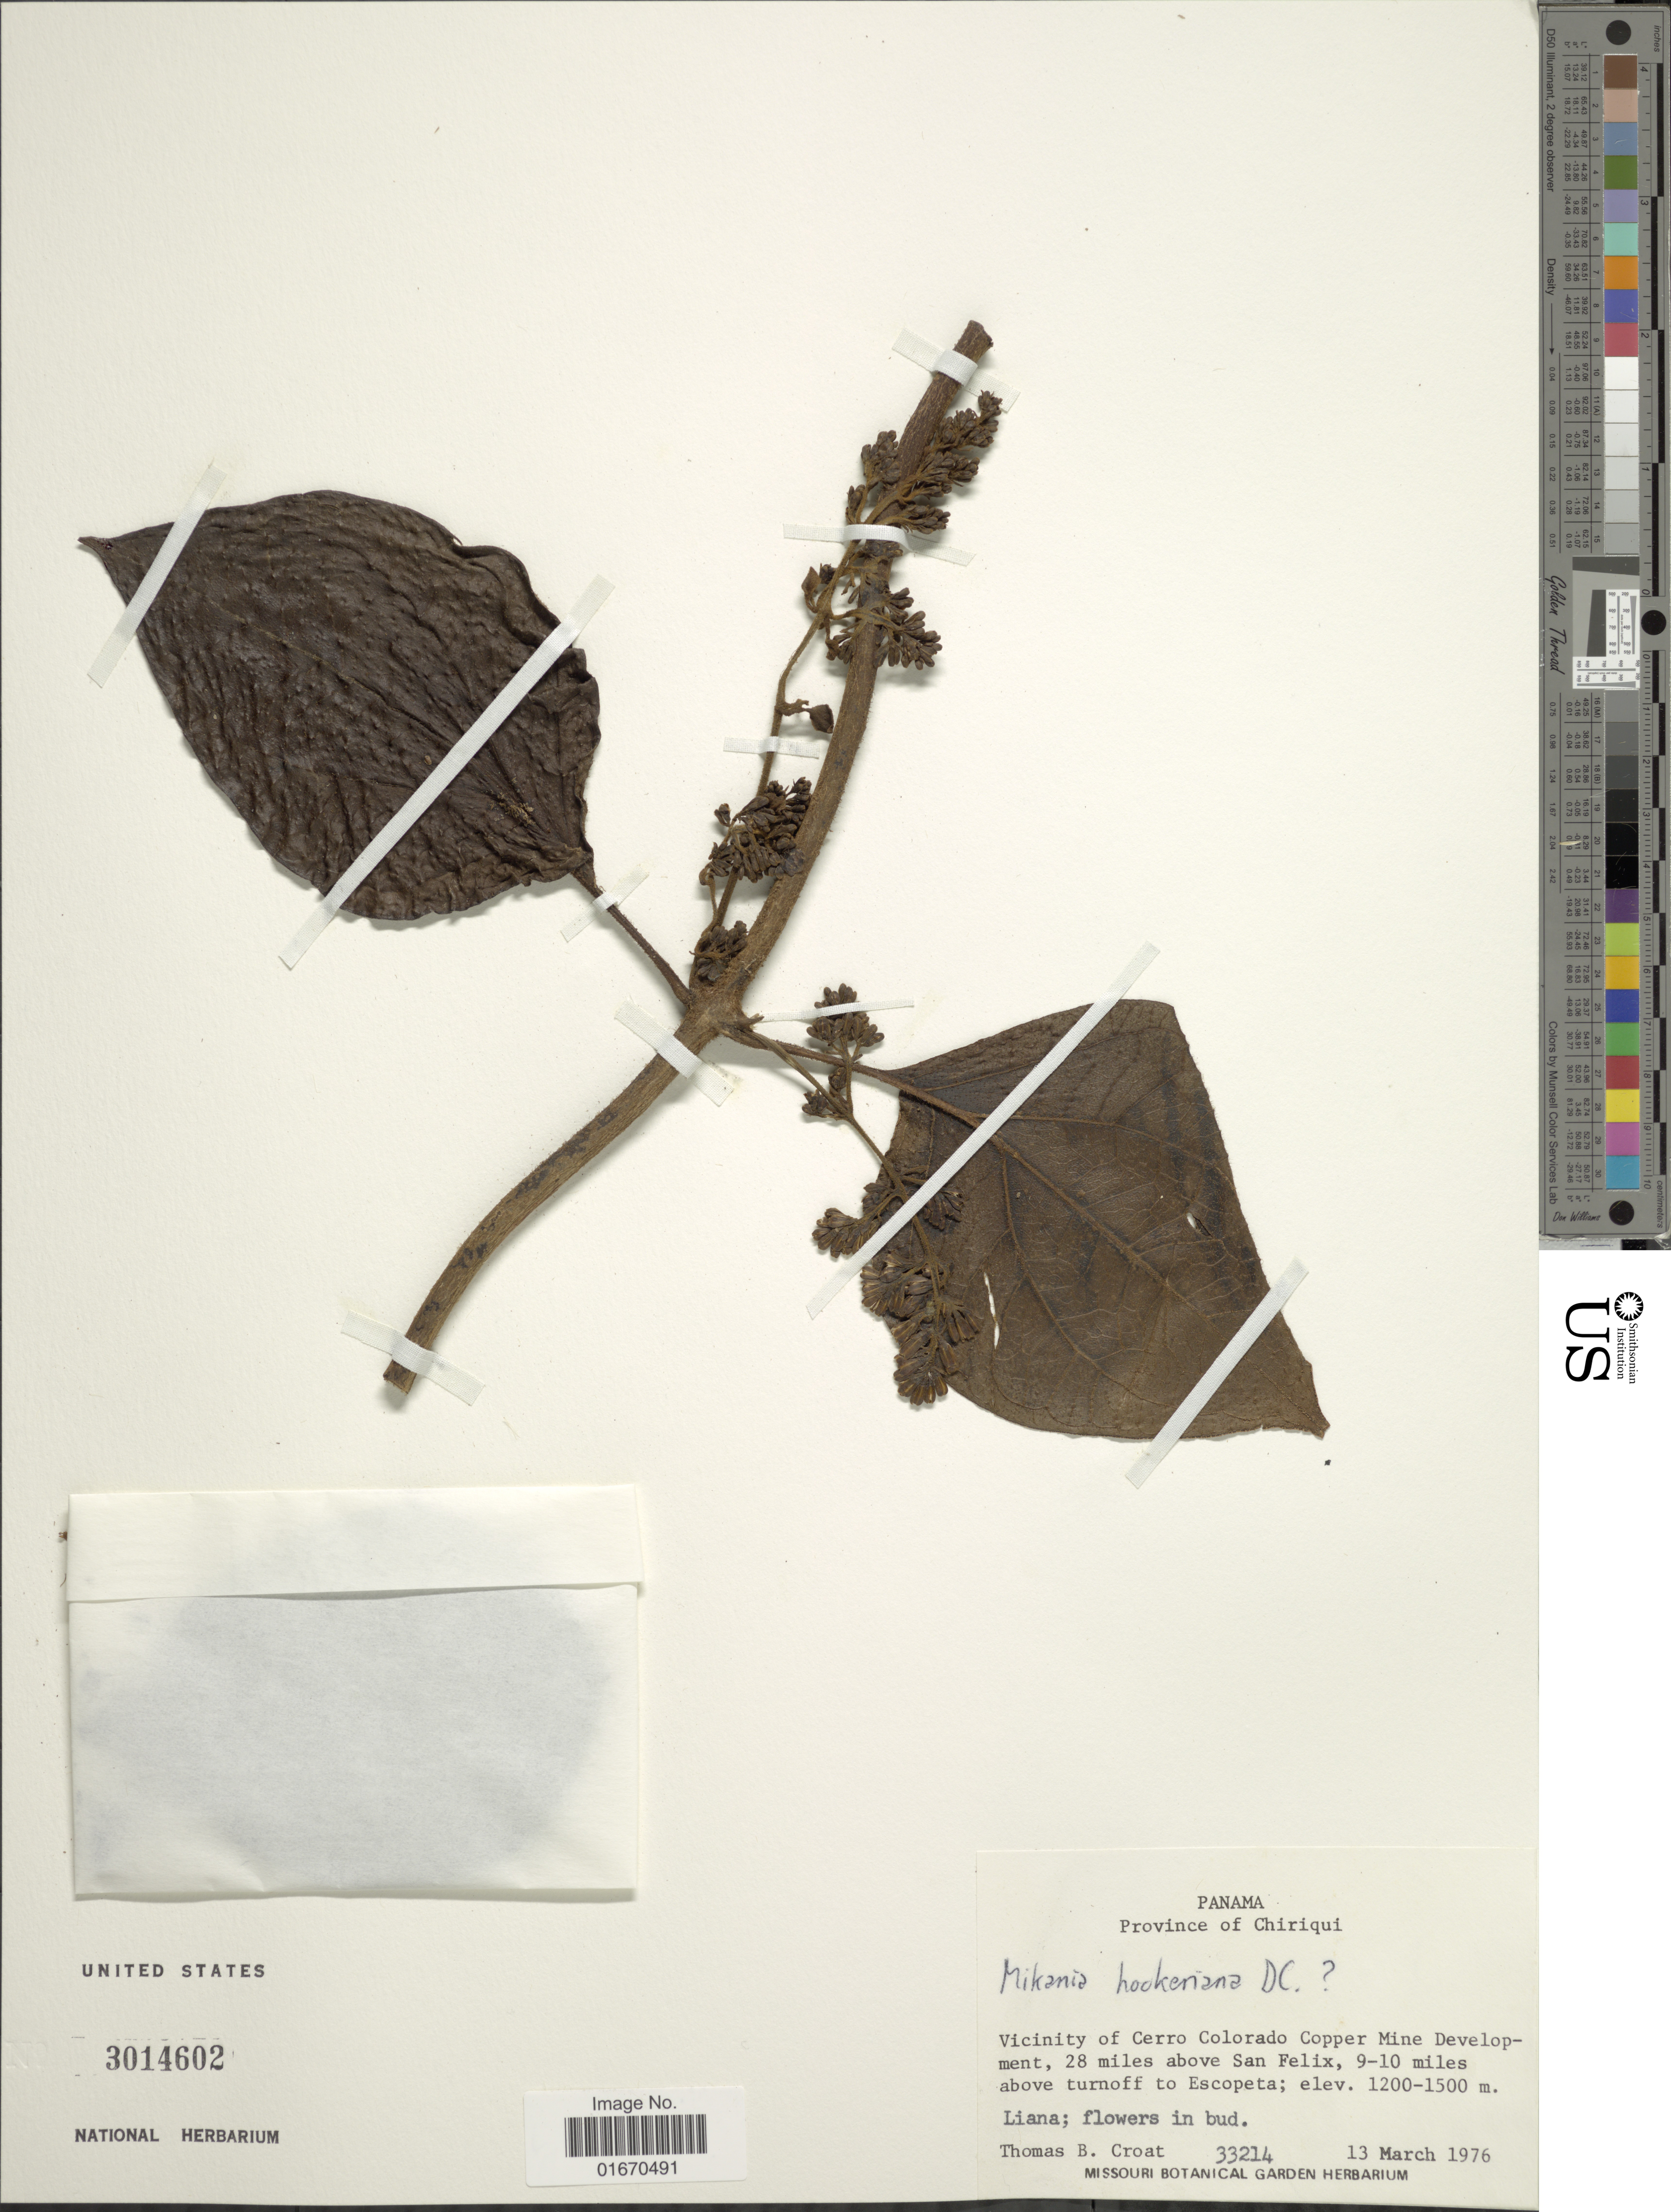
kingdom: Plantae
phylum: Tracheophyta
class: Magnoliopsida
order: Asterales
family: Asteraceae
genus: Mikania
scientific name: Mikania hookeriana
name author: DC.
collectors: T. B. Croat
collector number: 33214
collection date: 1976-03-13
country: Panama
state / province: Chiriqui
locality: Vicinity of Cerro Colorado Copper Mine Development, 28 miles above San Felix, 9-10 miles above turnoff to Escopeta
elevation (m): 1200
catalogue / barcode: US 3014602